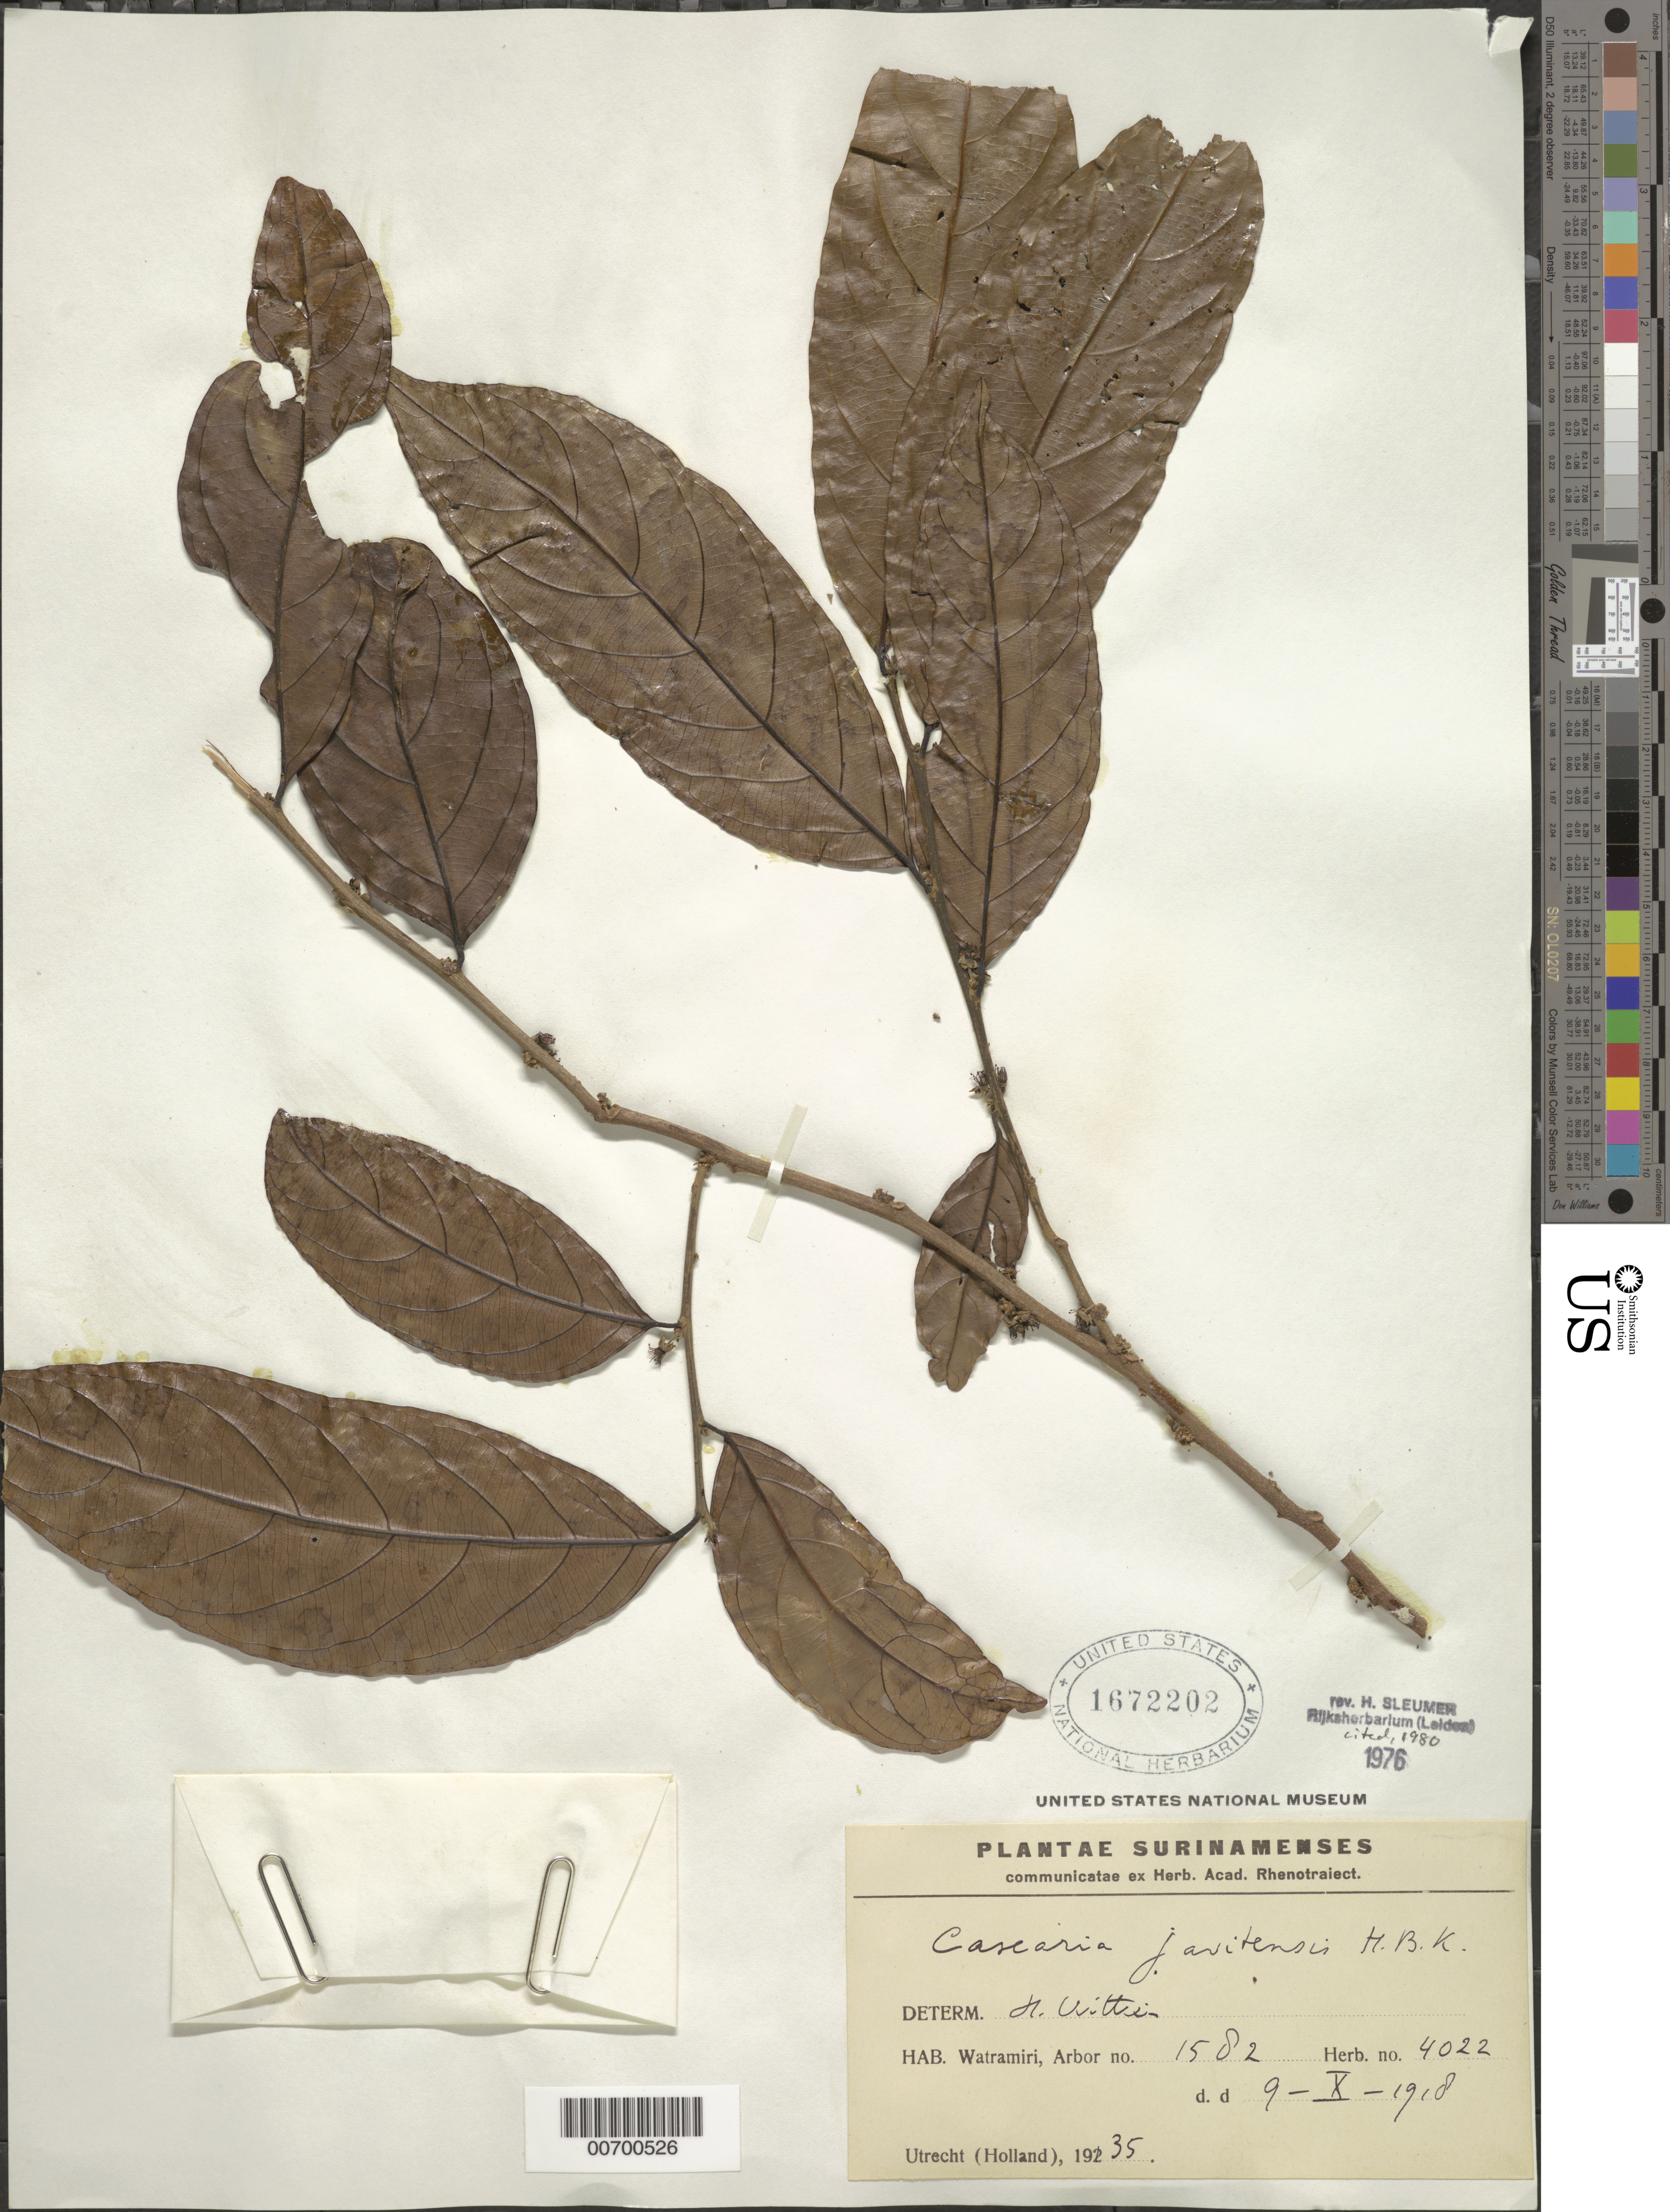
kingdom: Plantae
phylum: Tracheophyta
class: Magnoliopsida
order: Malpighiales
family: Salicaceae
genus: Piparea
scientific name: Piparea multiflora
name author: C.F. Gaertn.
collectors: Forestry Bureau-Surinam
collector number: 4022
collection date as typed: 9-Oct-18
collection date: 1918-10-09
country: Suriname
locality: Watramiri, Forest Reserve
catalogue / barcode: US 1672202